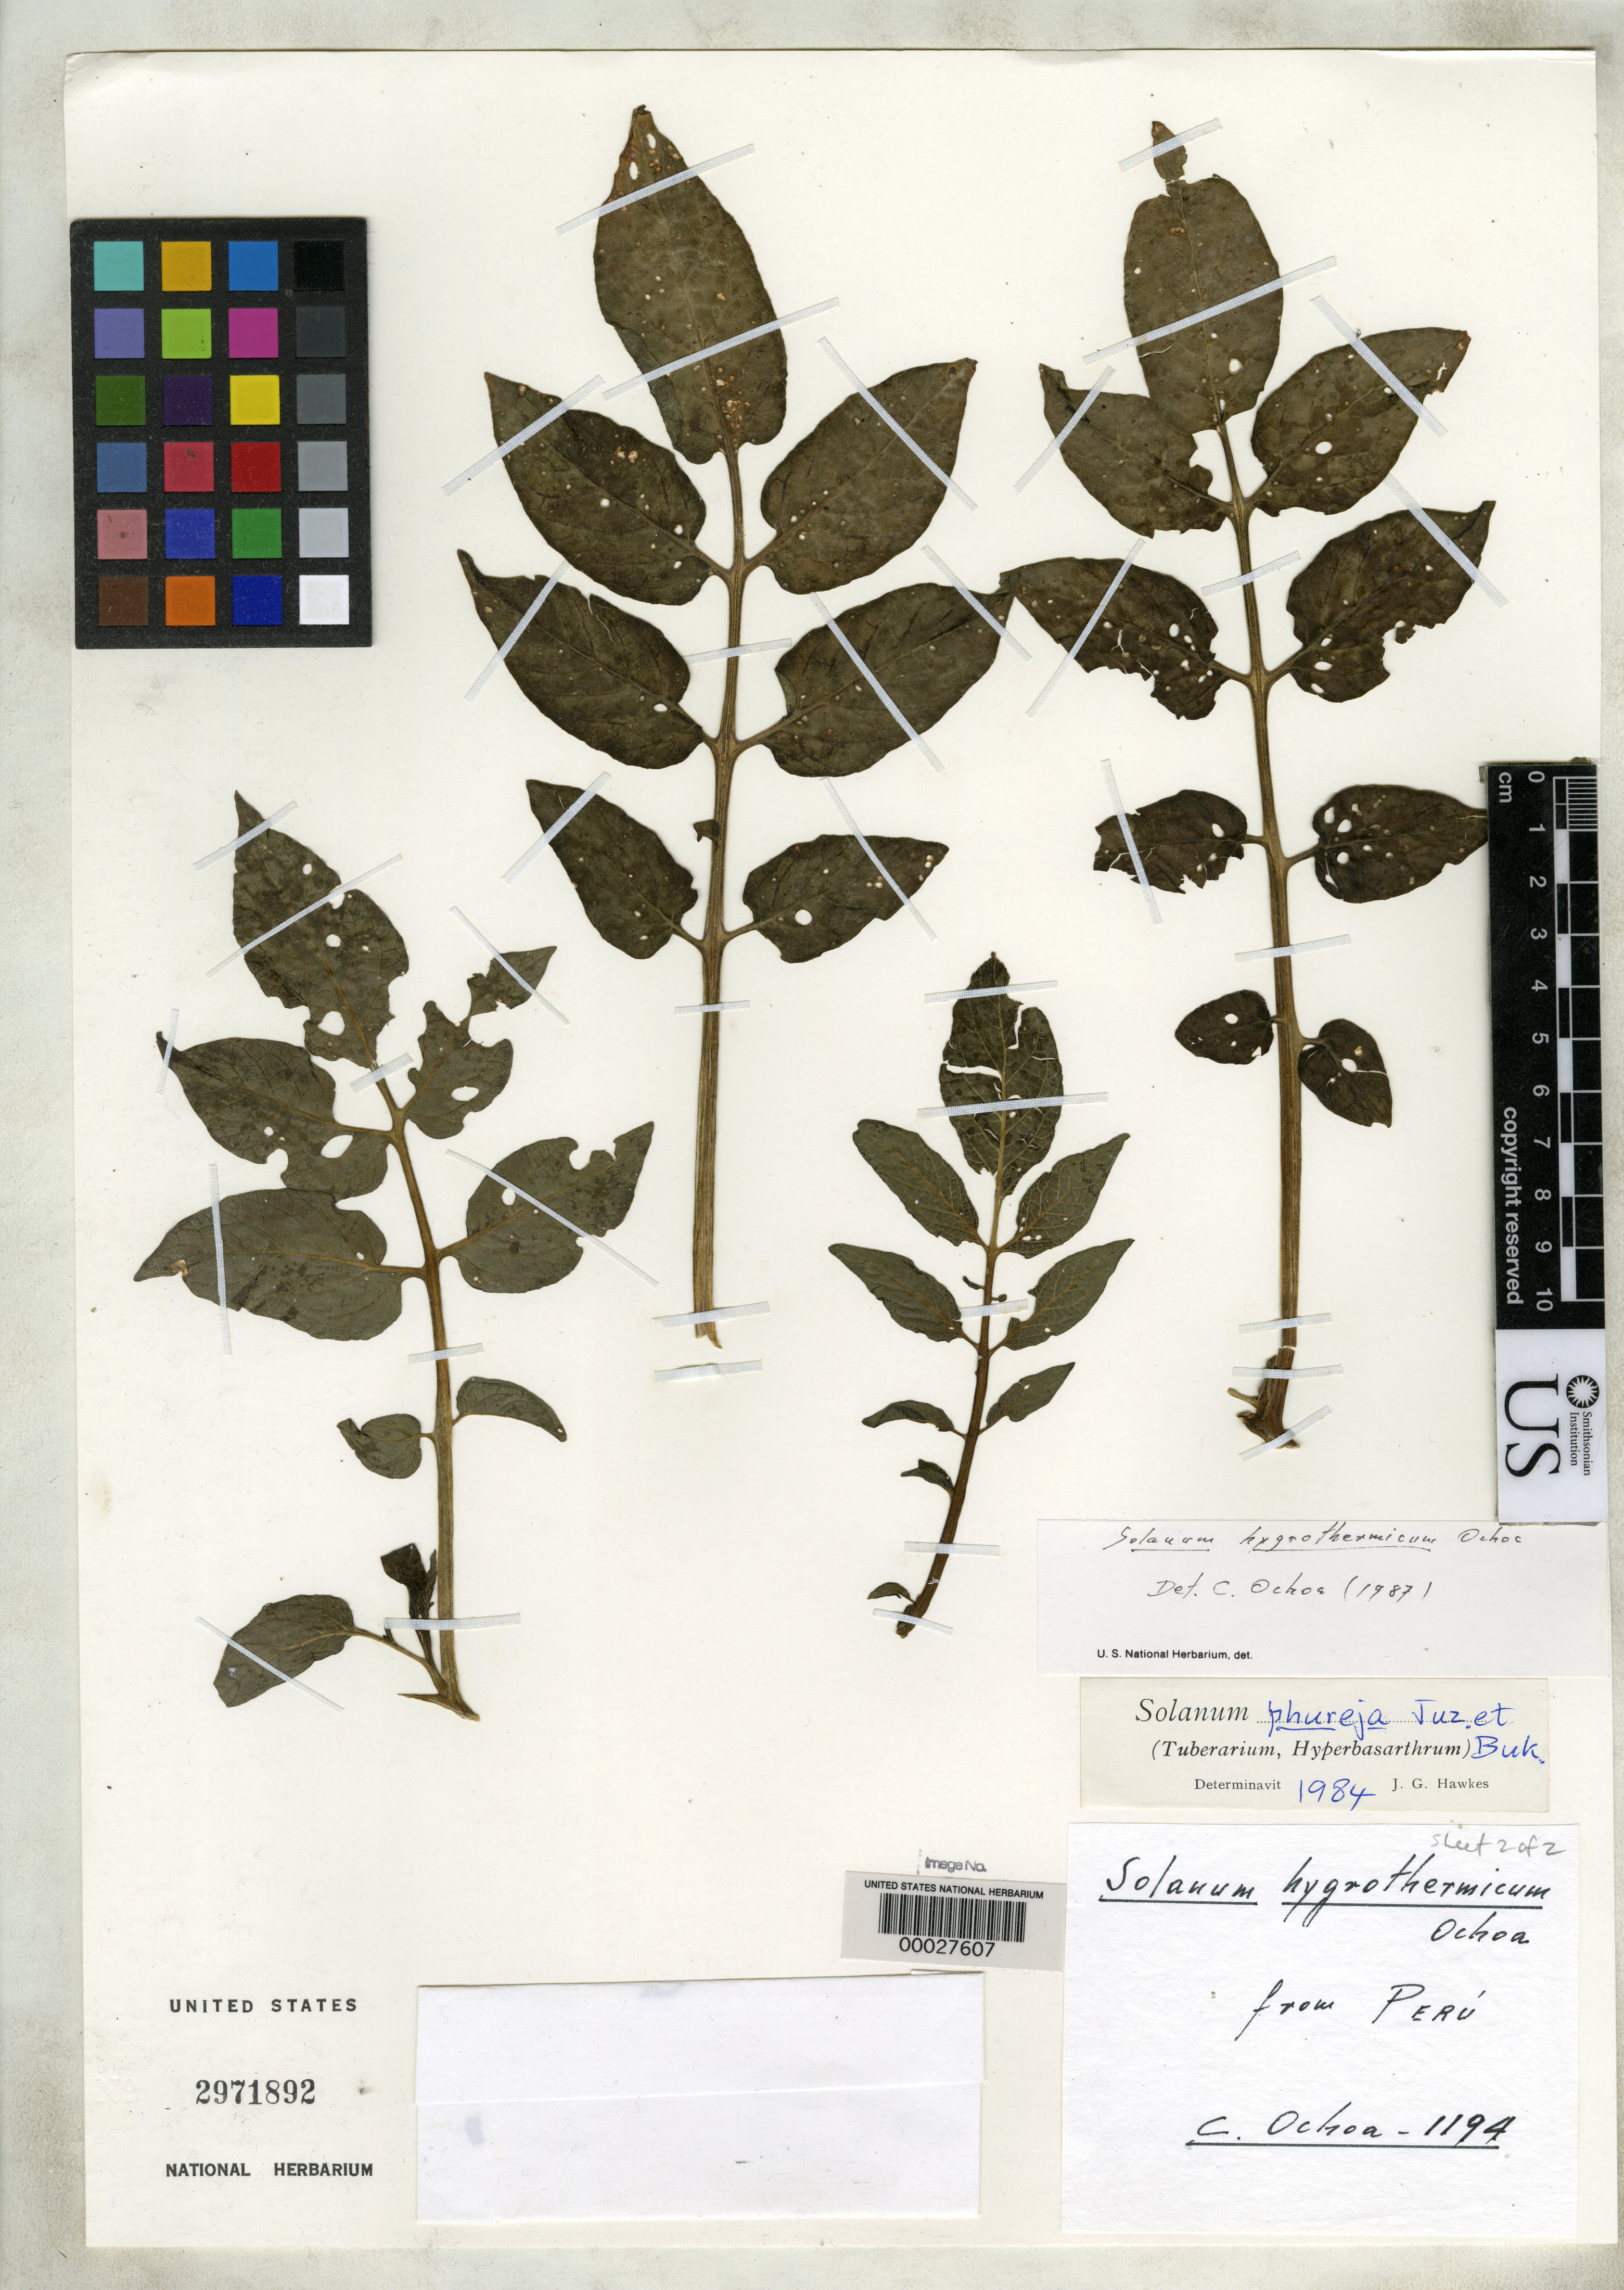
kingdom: Plantae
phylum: Tracheophyta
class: Magnoliopsida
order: Solanales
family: Solanaceae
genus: Solanum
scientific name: Solanum hygrothermicum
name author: Ochoa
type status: Isotype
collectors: C. M. Ochoa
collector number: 1194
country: Peru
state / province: San Martín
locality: In vicinity of Cumbusa, cira fluminis Cumbusa.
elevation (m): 600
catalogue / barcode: US 2971892